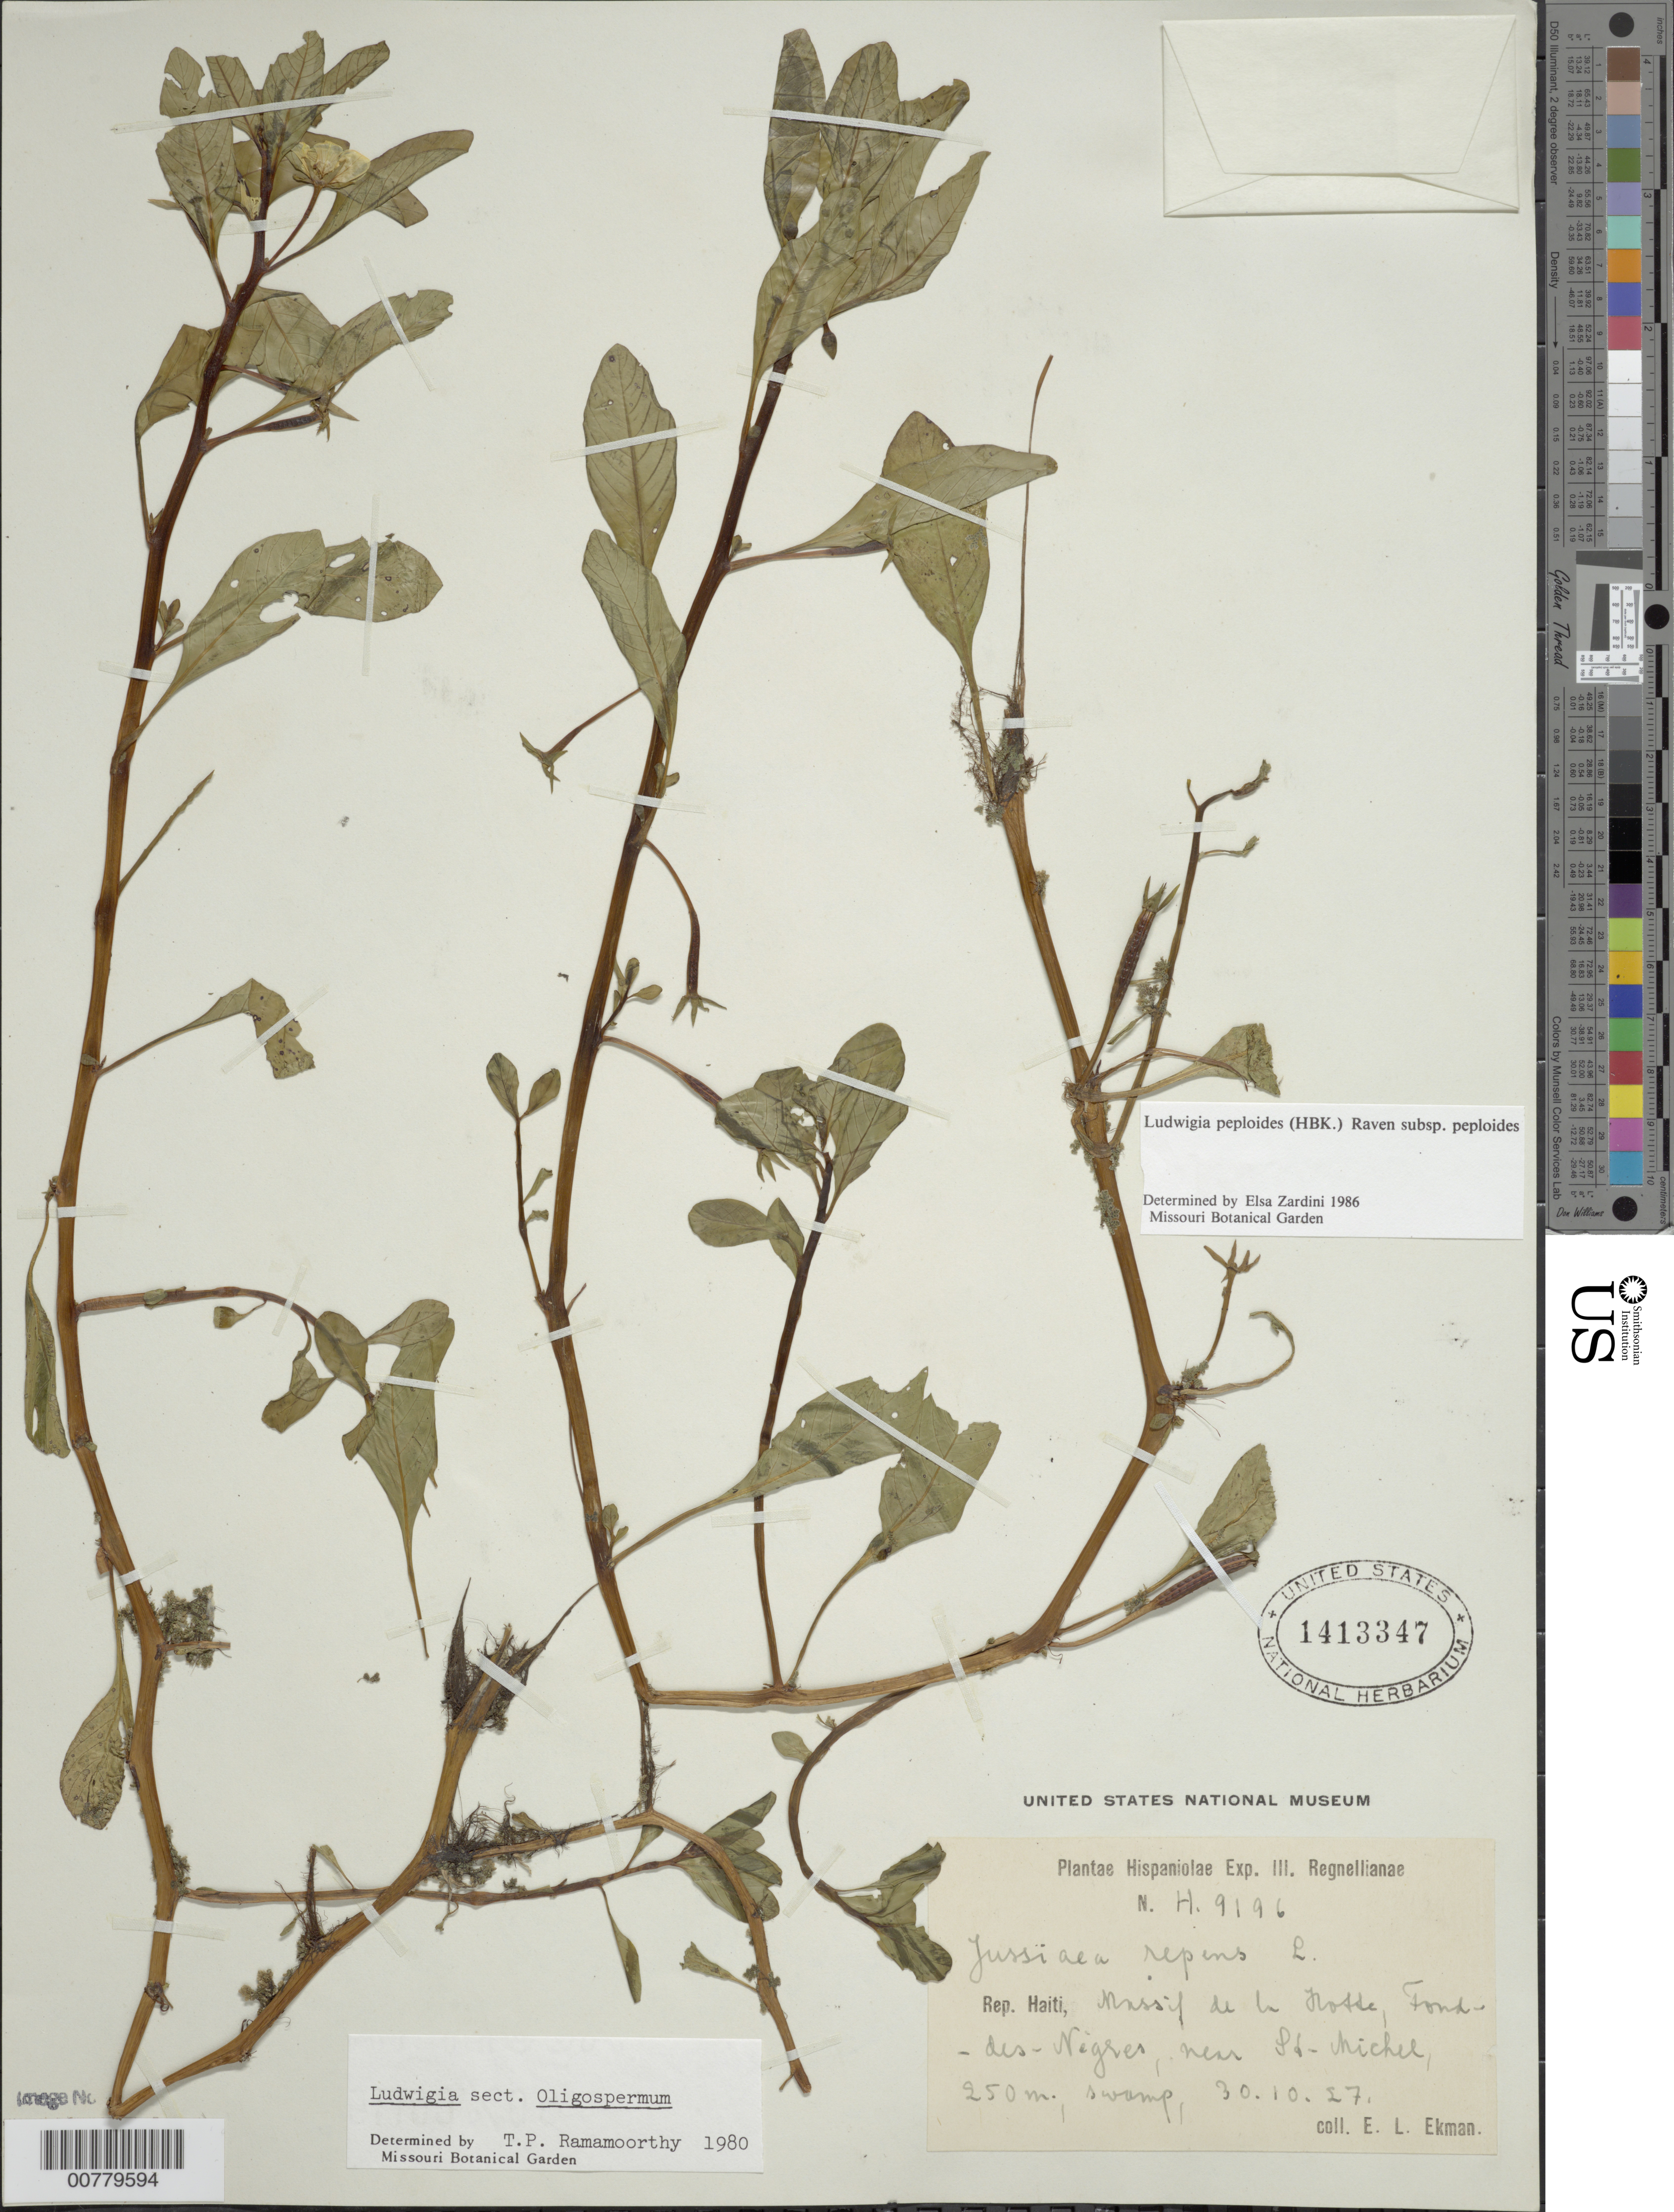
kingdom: Plantae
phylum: Tracheophyta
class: Magnoliopsida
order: Myrtales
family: Onagraceae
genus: Ludwigia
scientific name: Ludwigia peploides subsp. peploides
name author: (Kunth) P.H. Raven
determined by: Zardini, E. M.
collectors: E. L. Ekman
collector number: H 9196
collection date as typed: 30 Oct 1927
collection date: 1927-10-30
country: Haiti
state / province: Sud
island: Hispaniola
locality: Massif de la Hotte, Fond-des-Negres, near St. Michel.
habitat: Swamp.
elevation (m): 250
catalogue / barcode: US 1413347